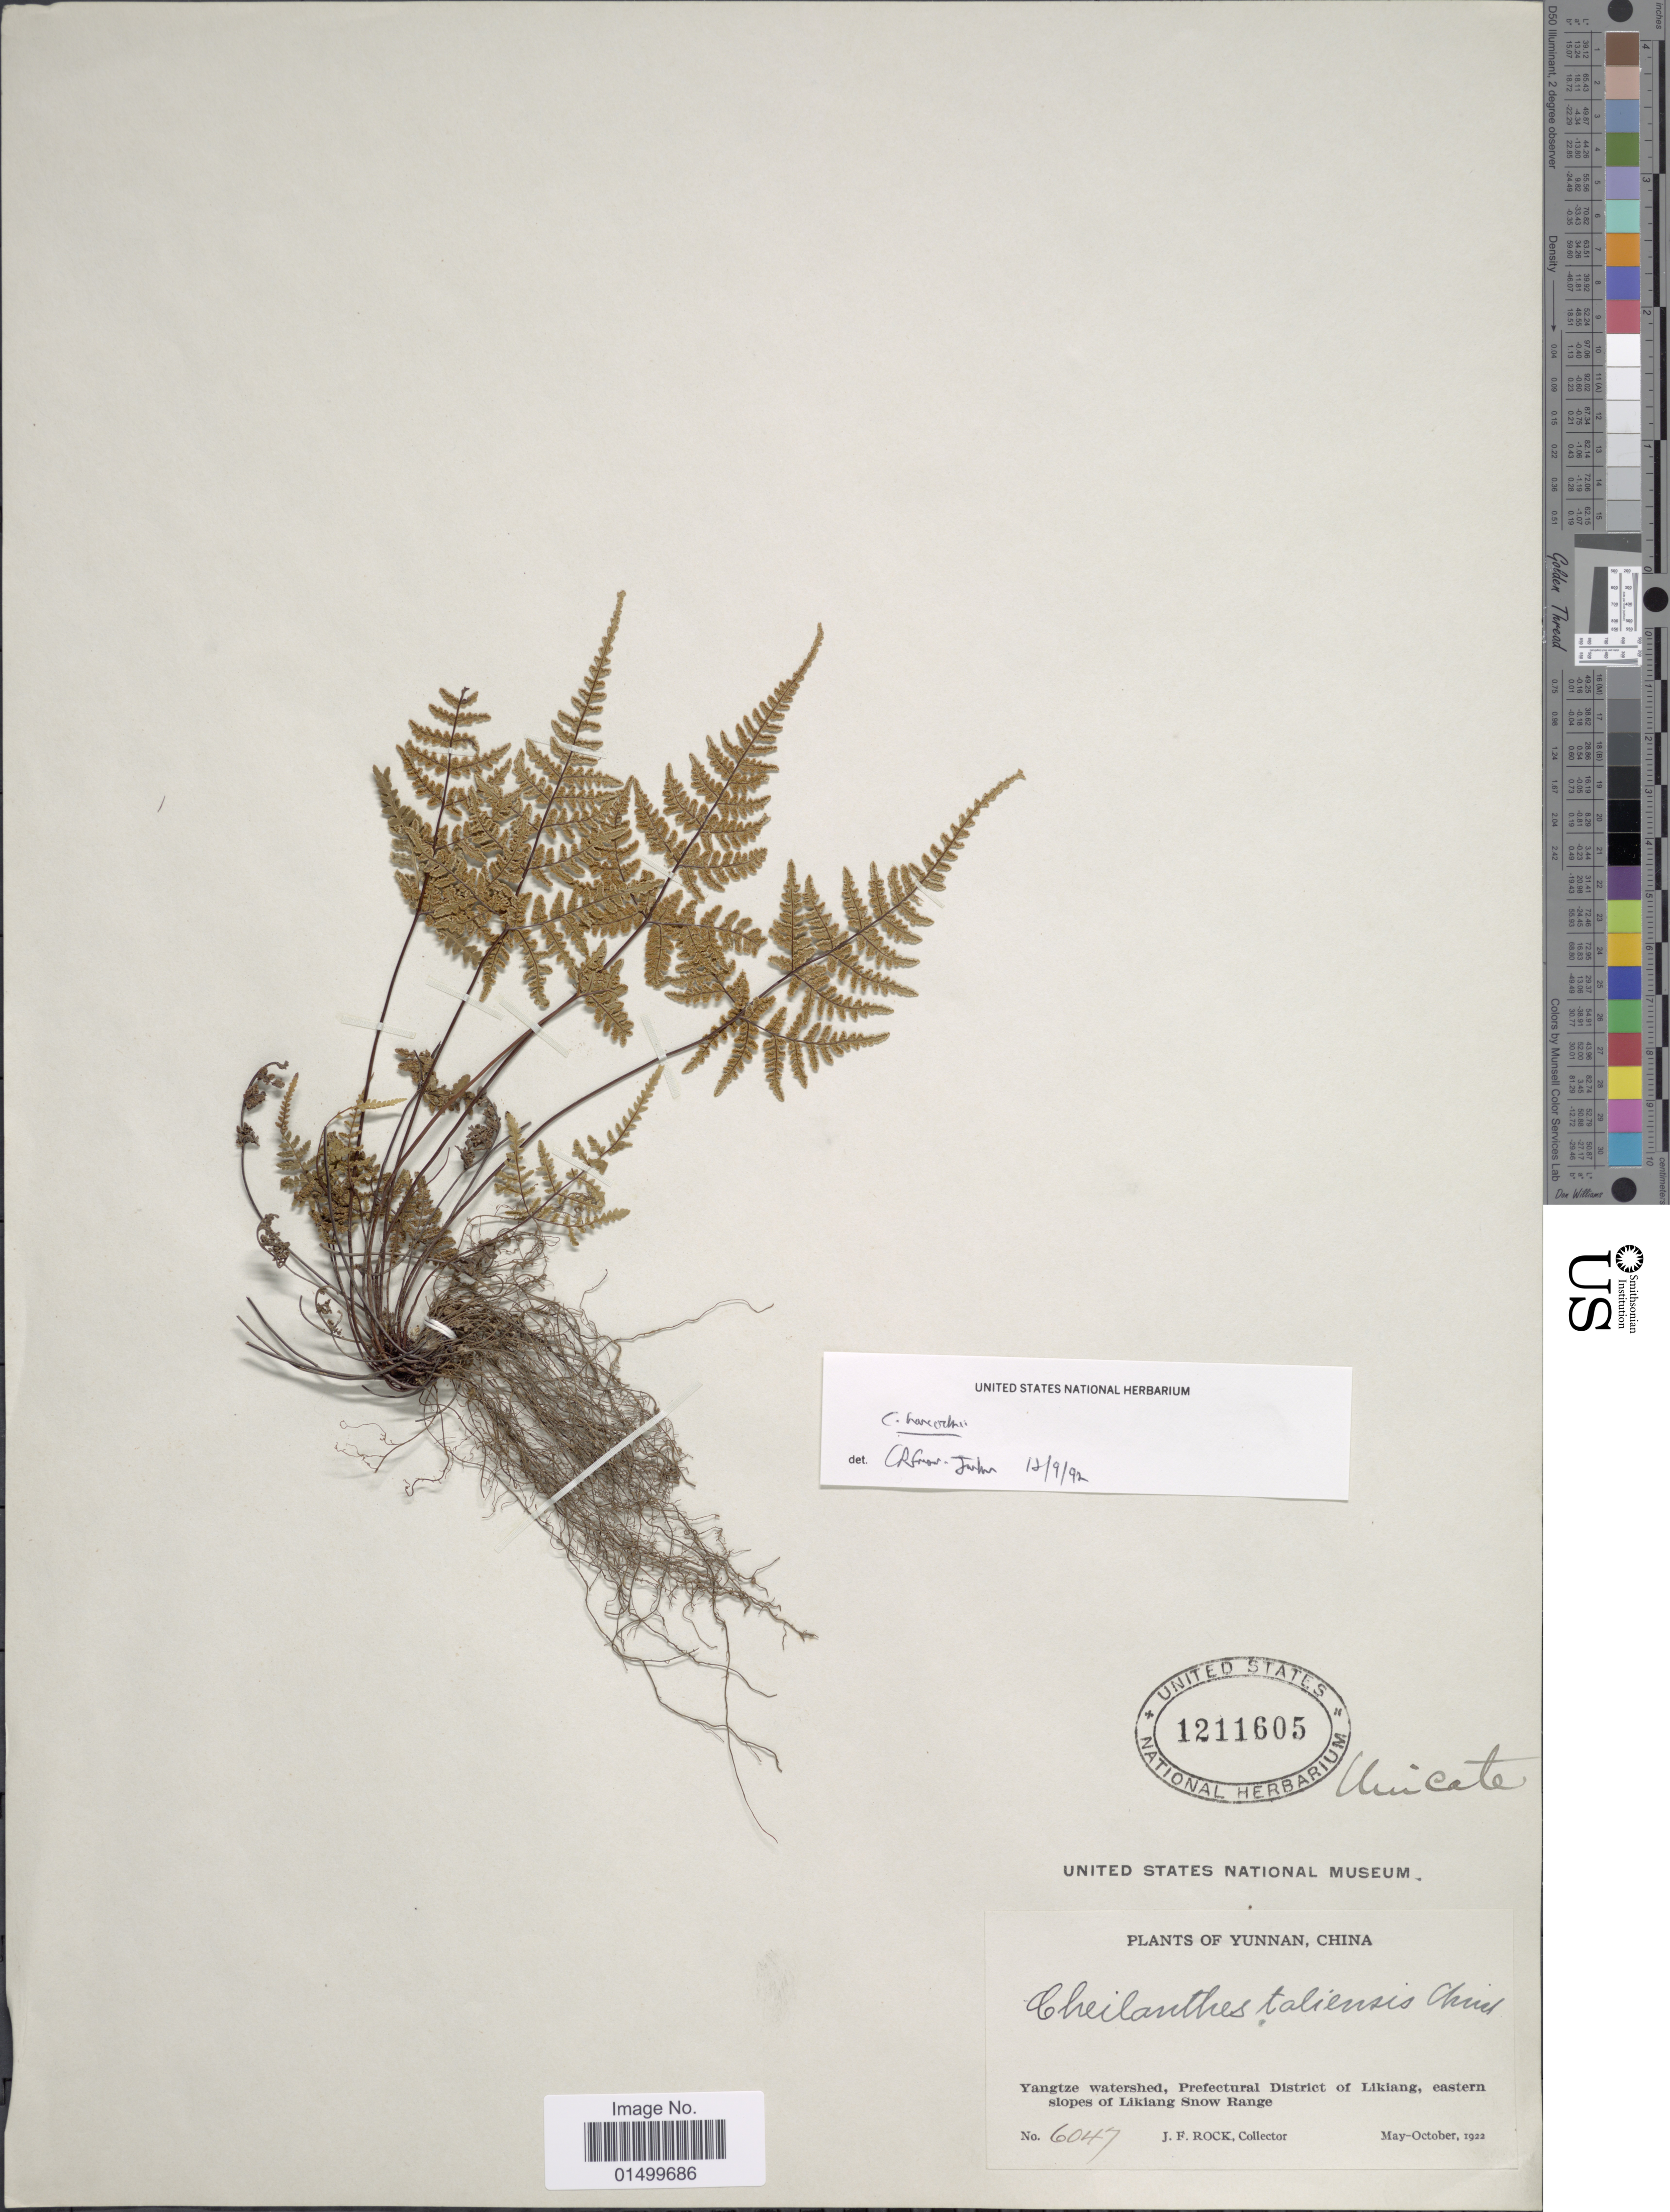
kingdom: Plantae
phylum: Tracheophyta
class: Polypodiopsida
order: Polypodiales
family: Pteridaceae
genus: Cheilanthes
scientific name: Cheilanthes taliensis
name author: C. Chr.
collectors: J. Rock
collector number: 6047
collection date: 1922-05/1922-10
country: China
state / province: Yunnan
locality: Yangtze watershed, Prefectural District of Likiang, eastern slopes of Likiang Snow Range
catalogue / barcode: US 1211605